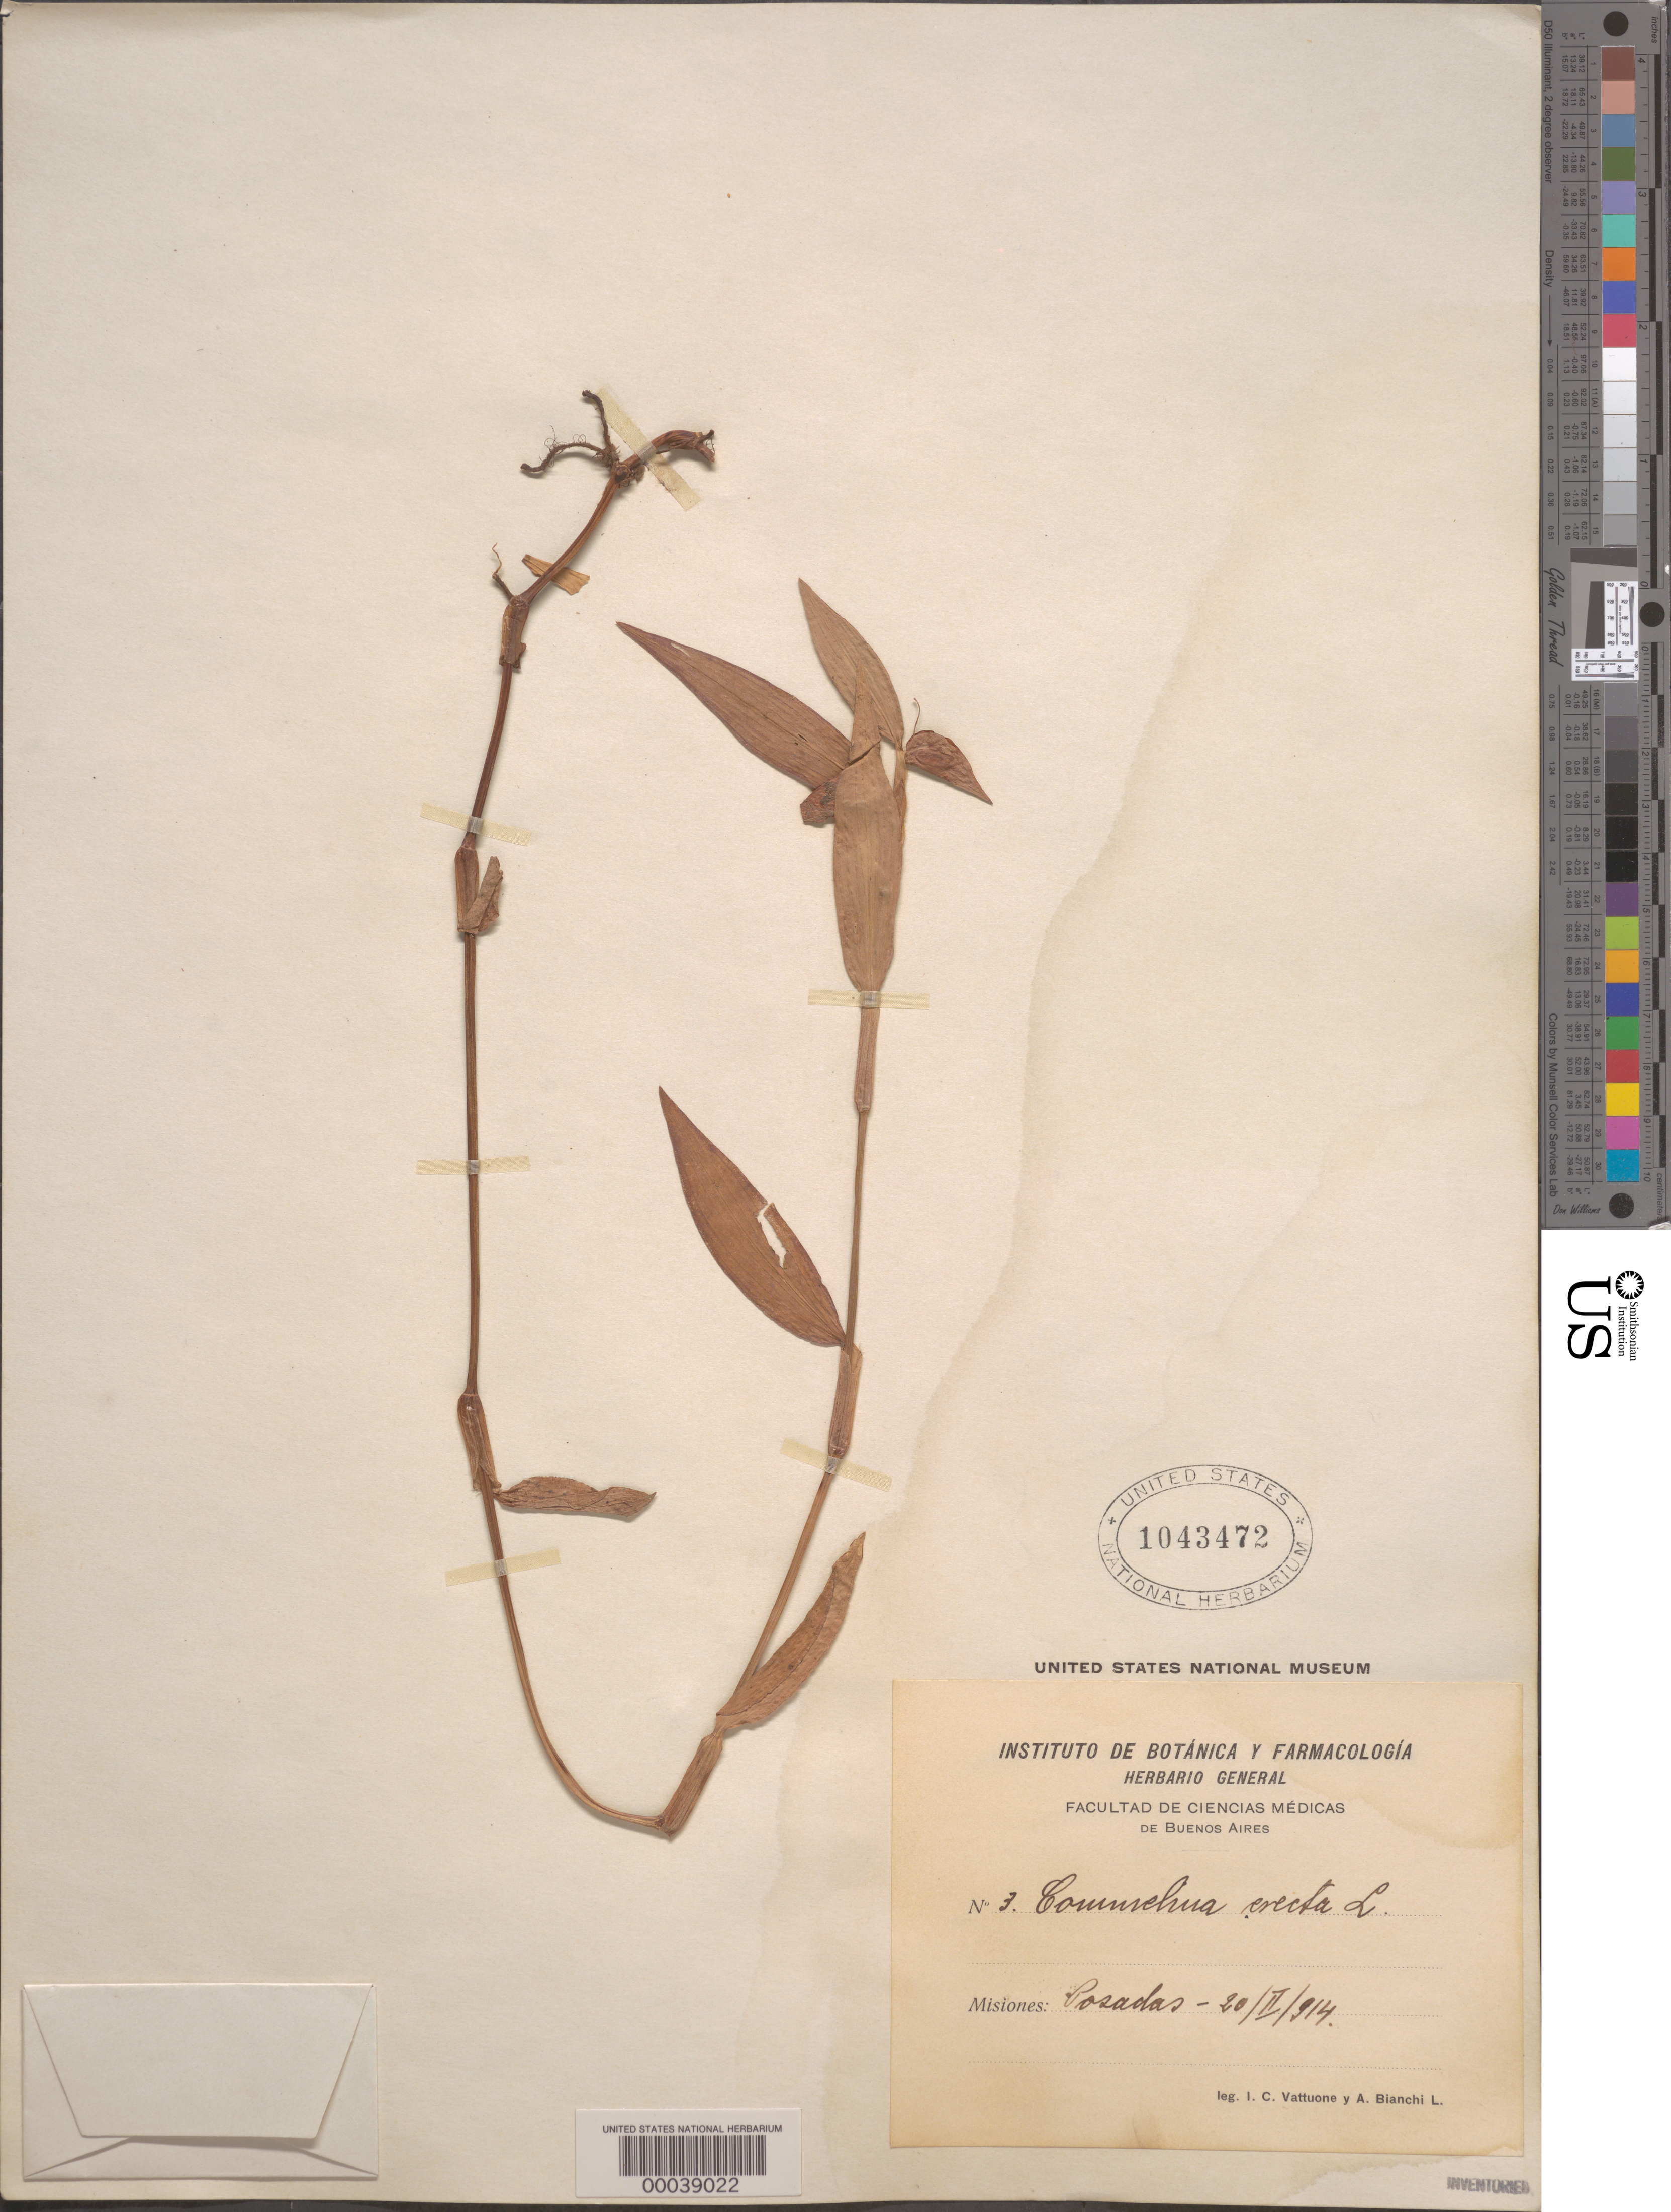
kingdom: Plantae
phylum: Tracheophyta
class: Liliopsida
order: Commelinales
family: Commelinaceae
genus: Commelina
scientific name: Commelina sp.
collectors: I. Vattuone & A. Bianchi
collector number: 3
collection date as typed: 20 Feb 1914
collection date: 1914-02-20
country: Argentina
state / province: Misiones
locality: Posadas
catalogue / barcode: US 1043472